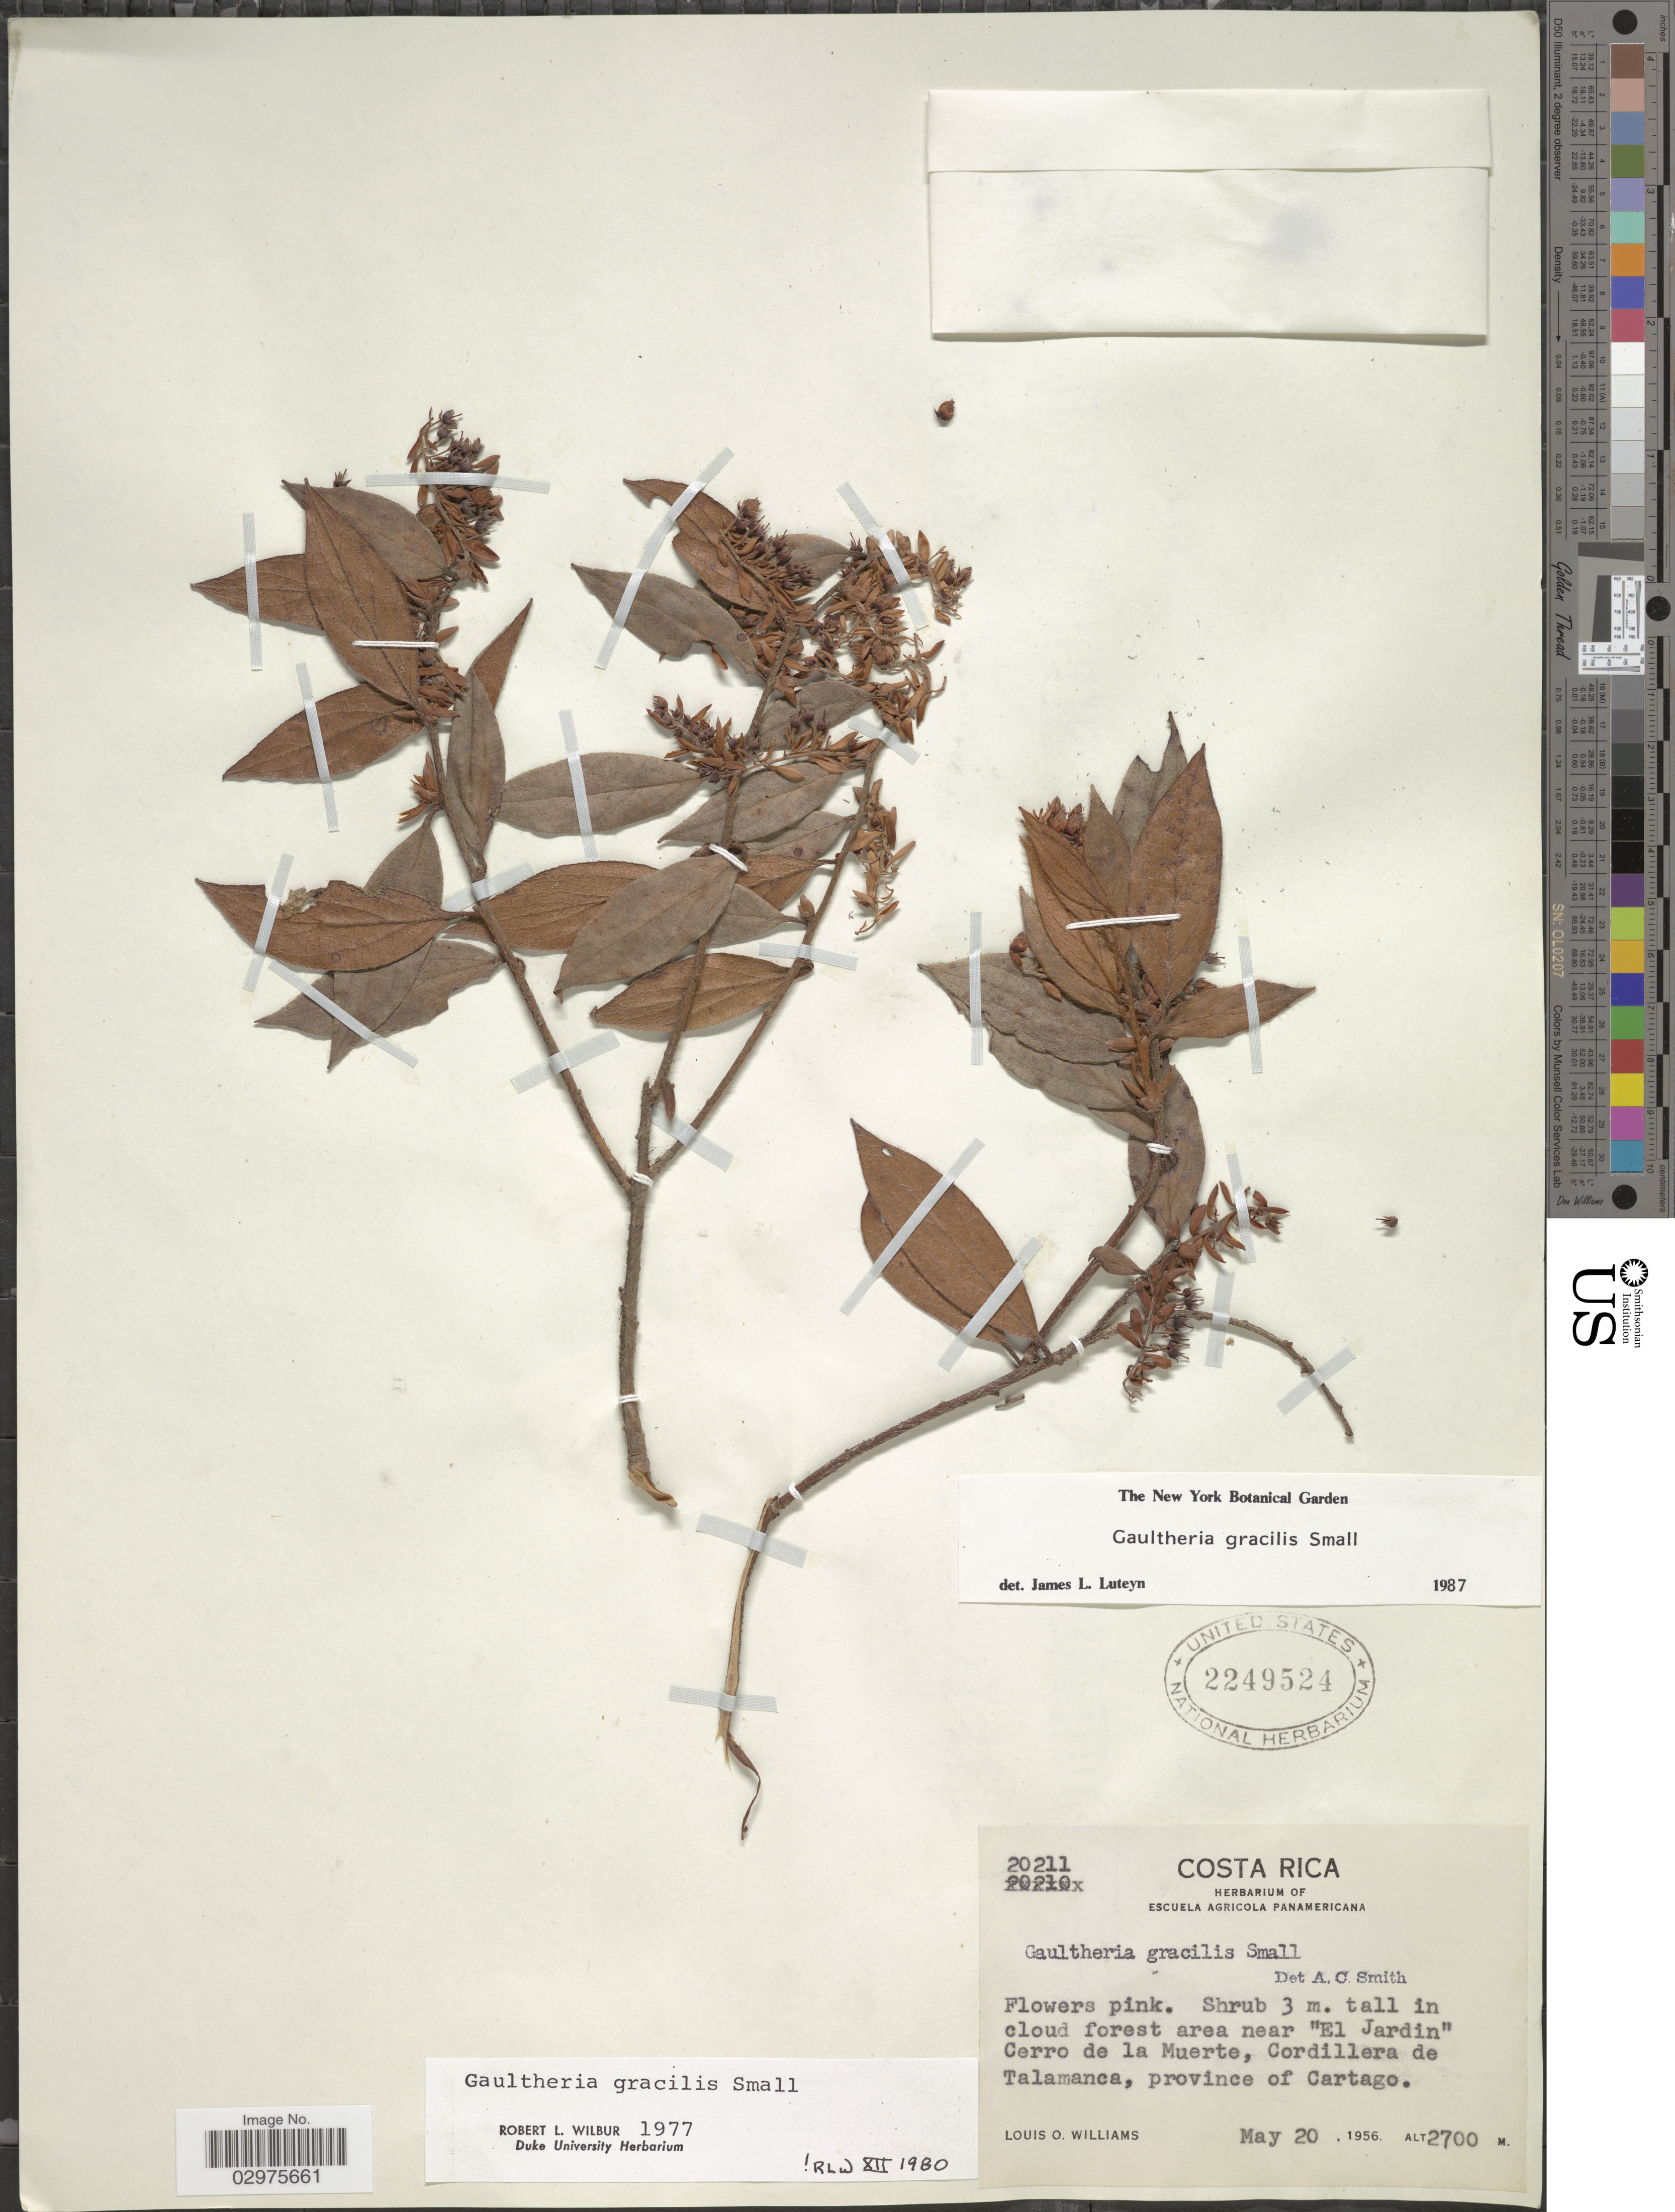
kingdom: Plantae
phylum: Tracheophyta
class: Magnoliopsida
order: Ericales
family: Ericaceae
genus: Gaultheria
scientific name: Gaultheria gracilis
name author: Small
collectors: L. O. Williams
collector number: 20211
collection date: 1956-05-20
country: Costa Rica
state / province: Cartago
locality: Near "El Jardin" Cerro de la Muerte, Cordillera de Talamanca.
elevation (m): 2700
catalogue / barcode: US 2249524